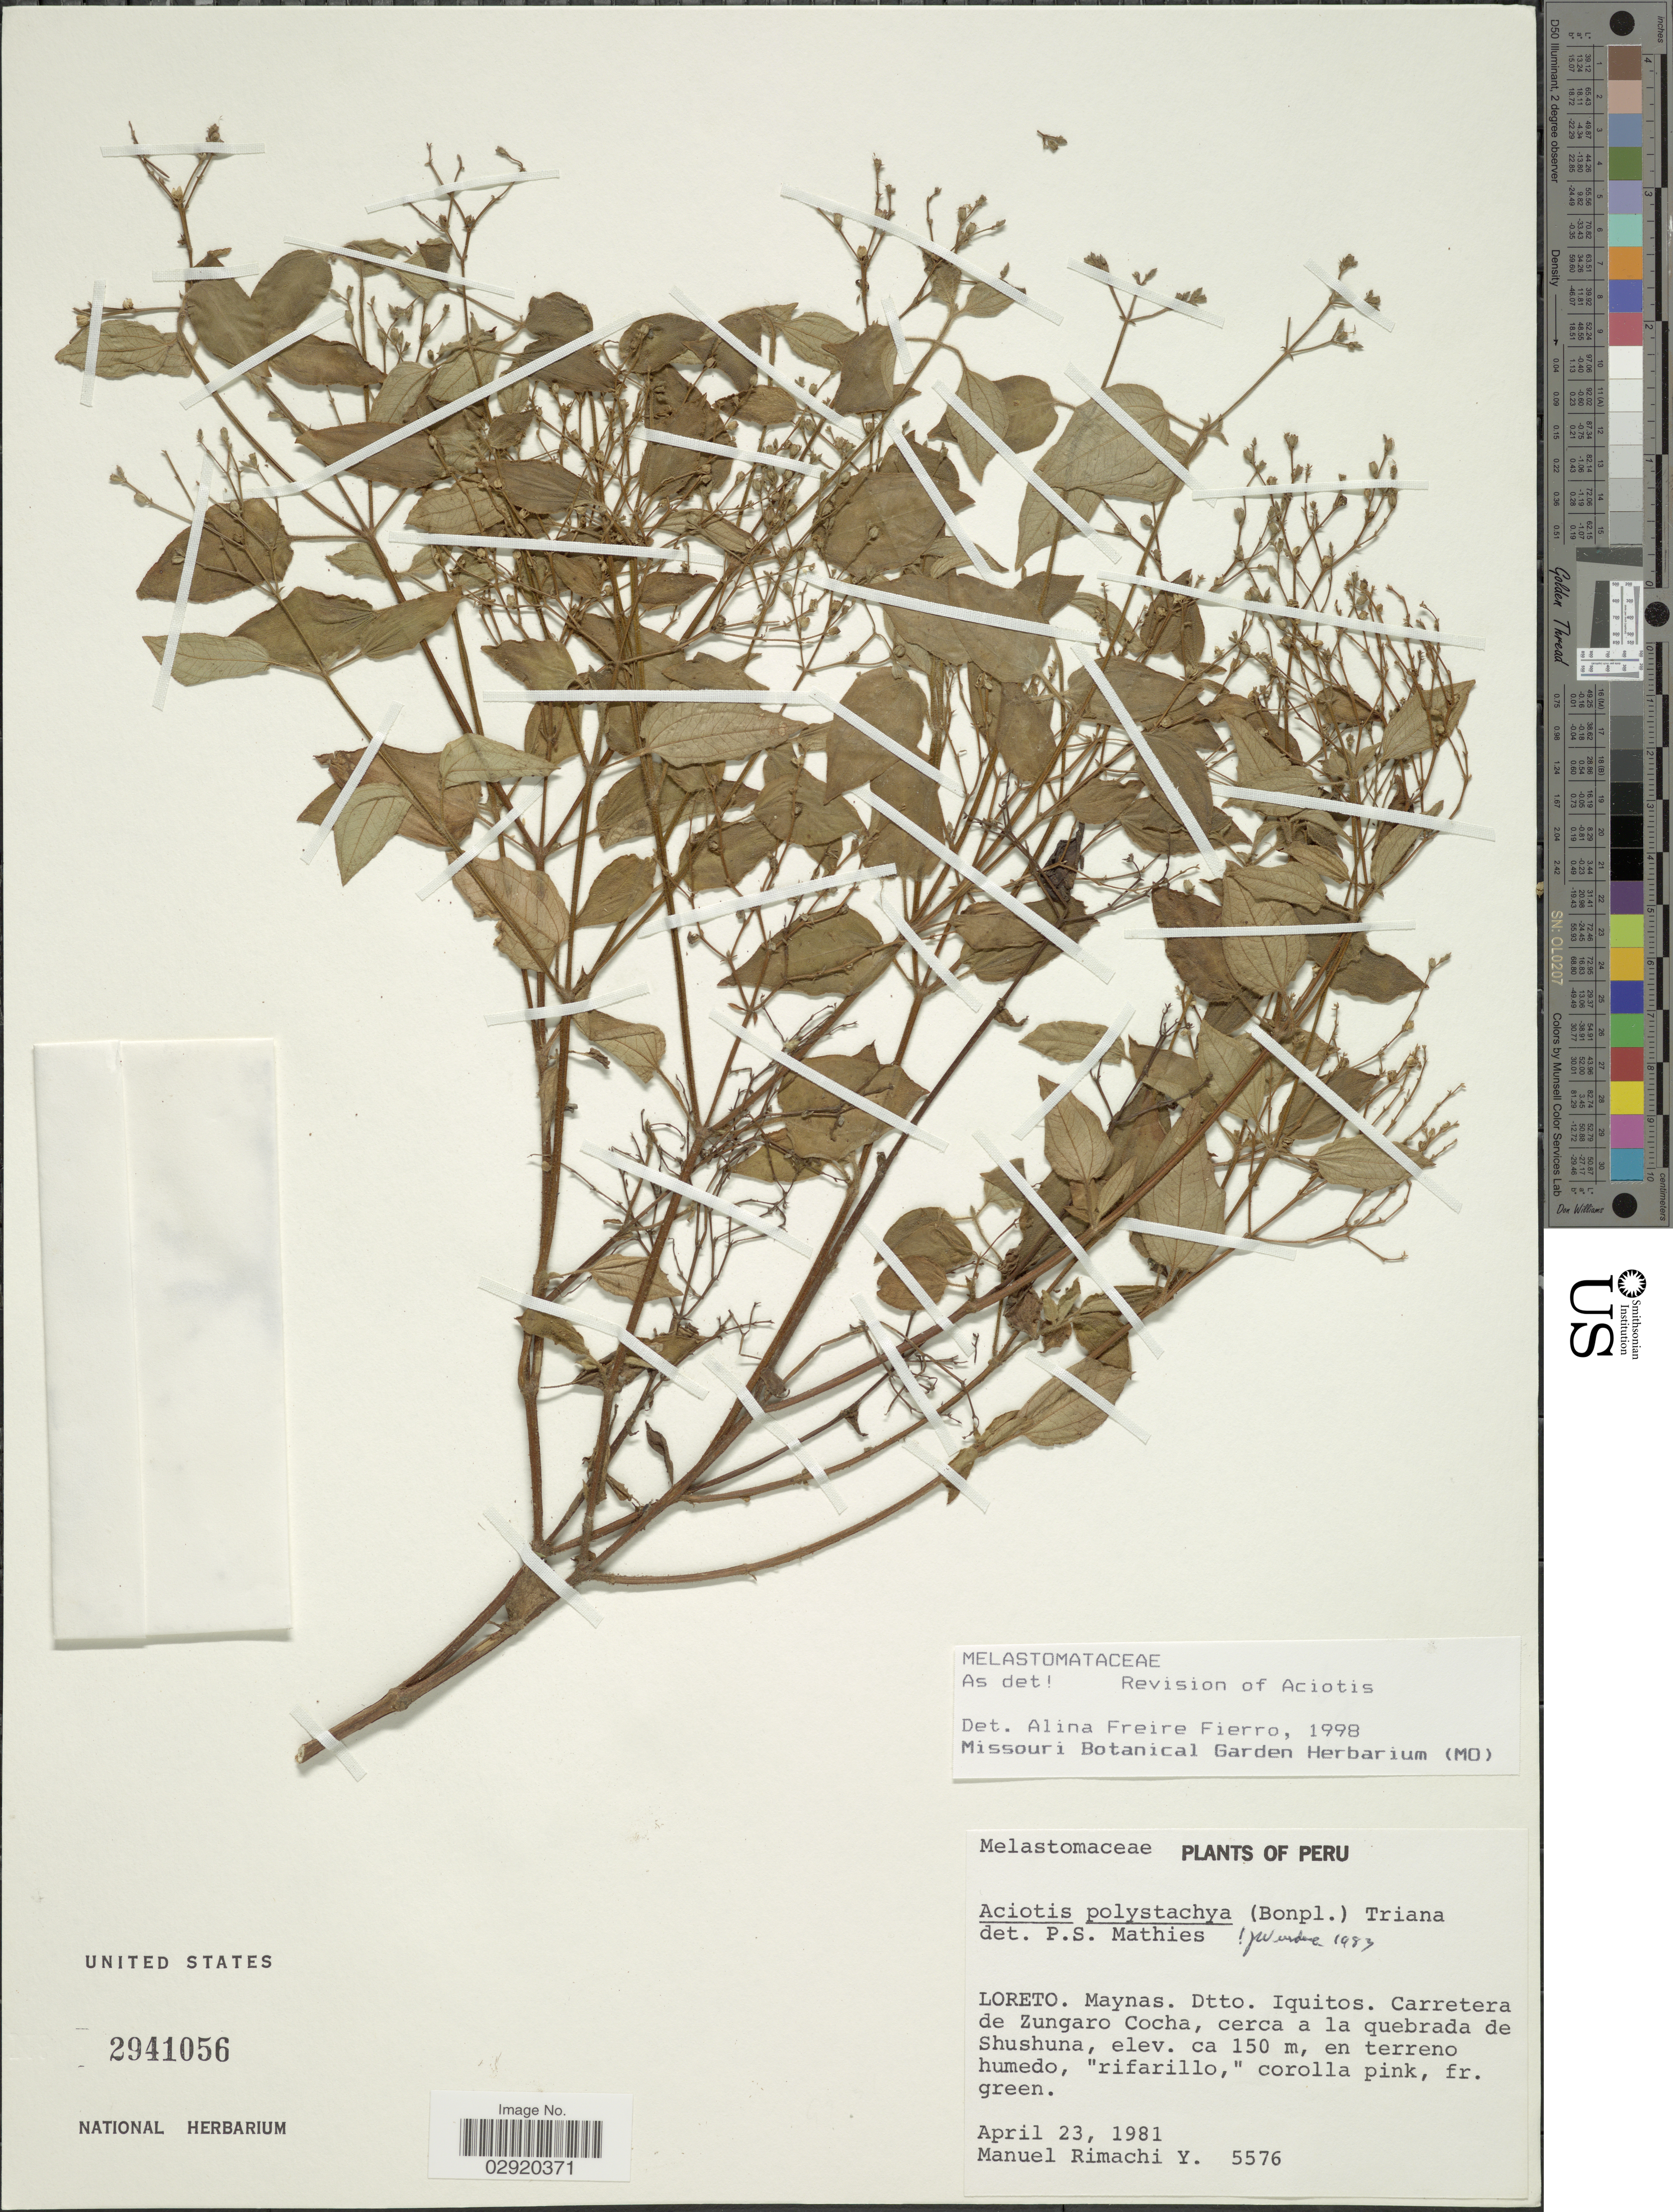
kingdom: Plantae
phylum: Tracheophyta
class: Magnoliopsida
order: Myrtales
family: Melastomataceae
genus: Aciotis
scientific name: Aciotis polystachya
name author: (Bonpl.) Triana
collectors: M. Rimachi Y.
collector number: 5576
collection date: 1981-04-23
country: Peru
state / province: Loreto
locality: Maynas. Dtto. Iquitos. Carretera de Zungaro Cocha, cerca a la quebrada de Shushuna.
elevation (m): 150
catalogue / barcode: US 2941056